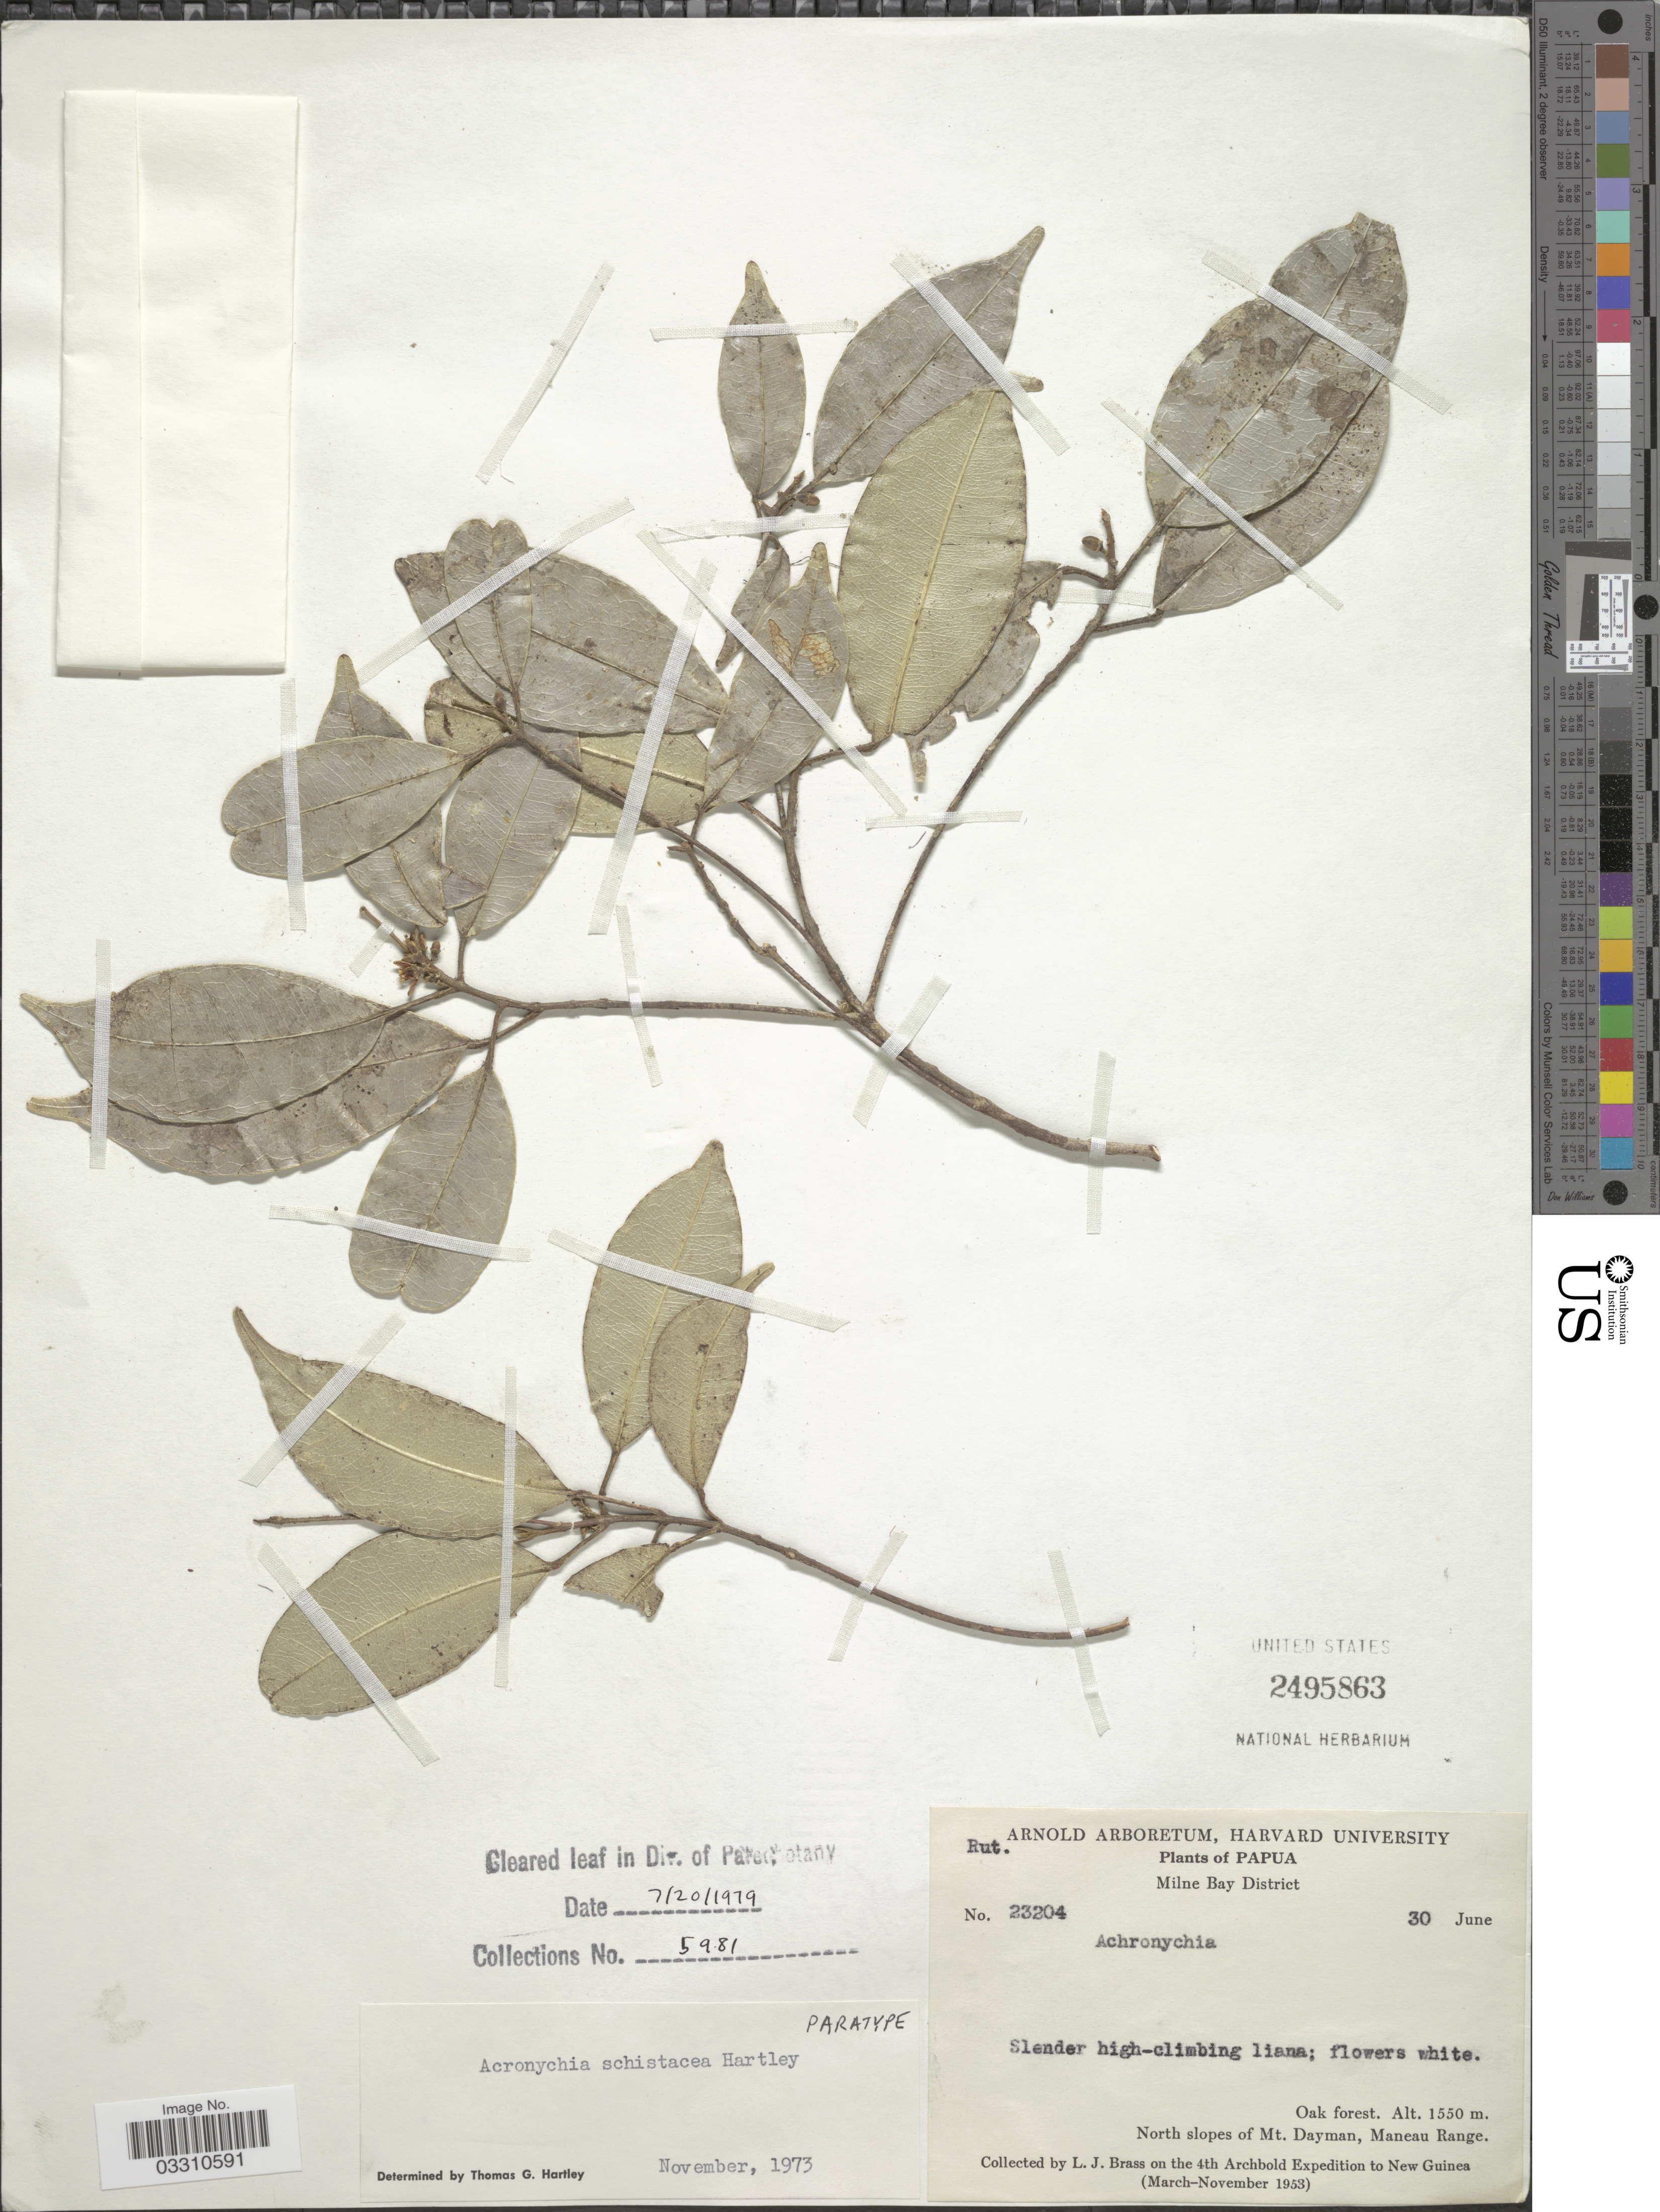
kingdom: Plantae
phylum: Tracheophyta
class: Magnoliopsida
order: Sapindales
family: Rutaceae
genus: Acronychia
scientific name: Acronychia schistacea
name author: T.G. Hartley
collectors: L. J. Brass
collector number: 23204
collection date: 1953-06-30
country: Papua New Guinea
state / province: Milne Bay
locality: Papua. North slopes of Mt. Dayman, Maneau Range. New Guinea.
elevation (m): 1550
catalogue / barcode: US 2495863